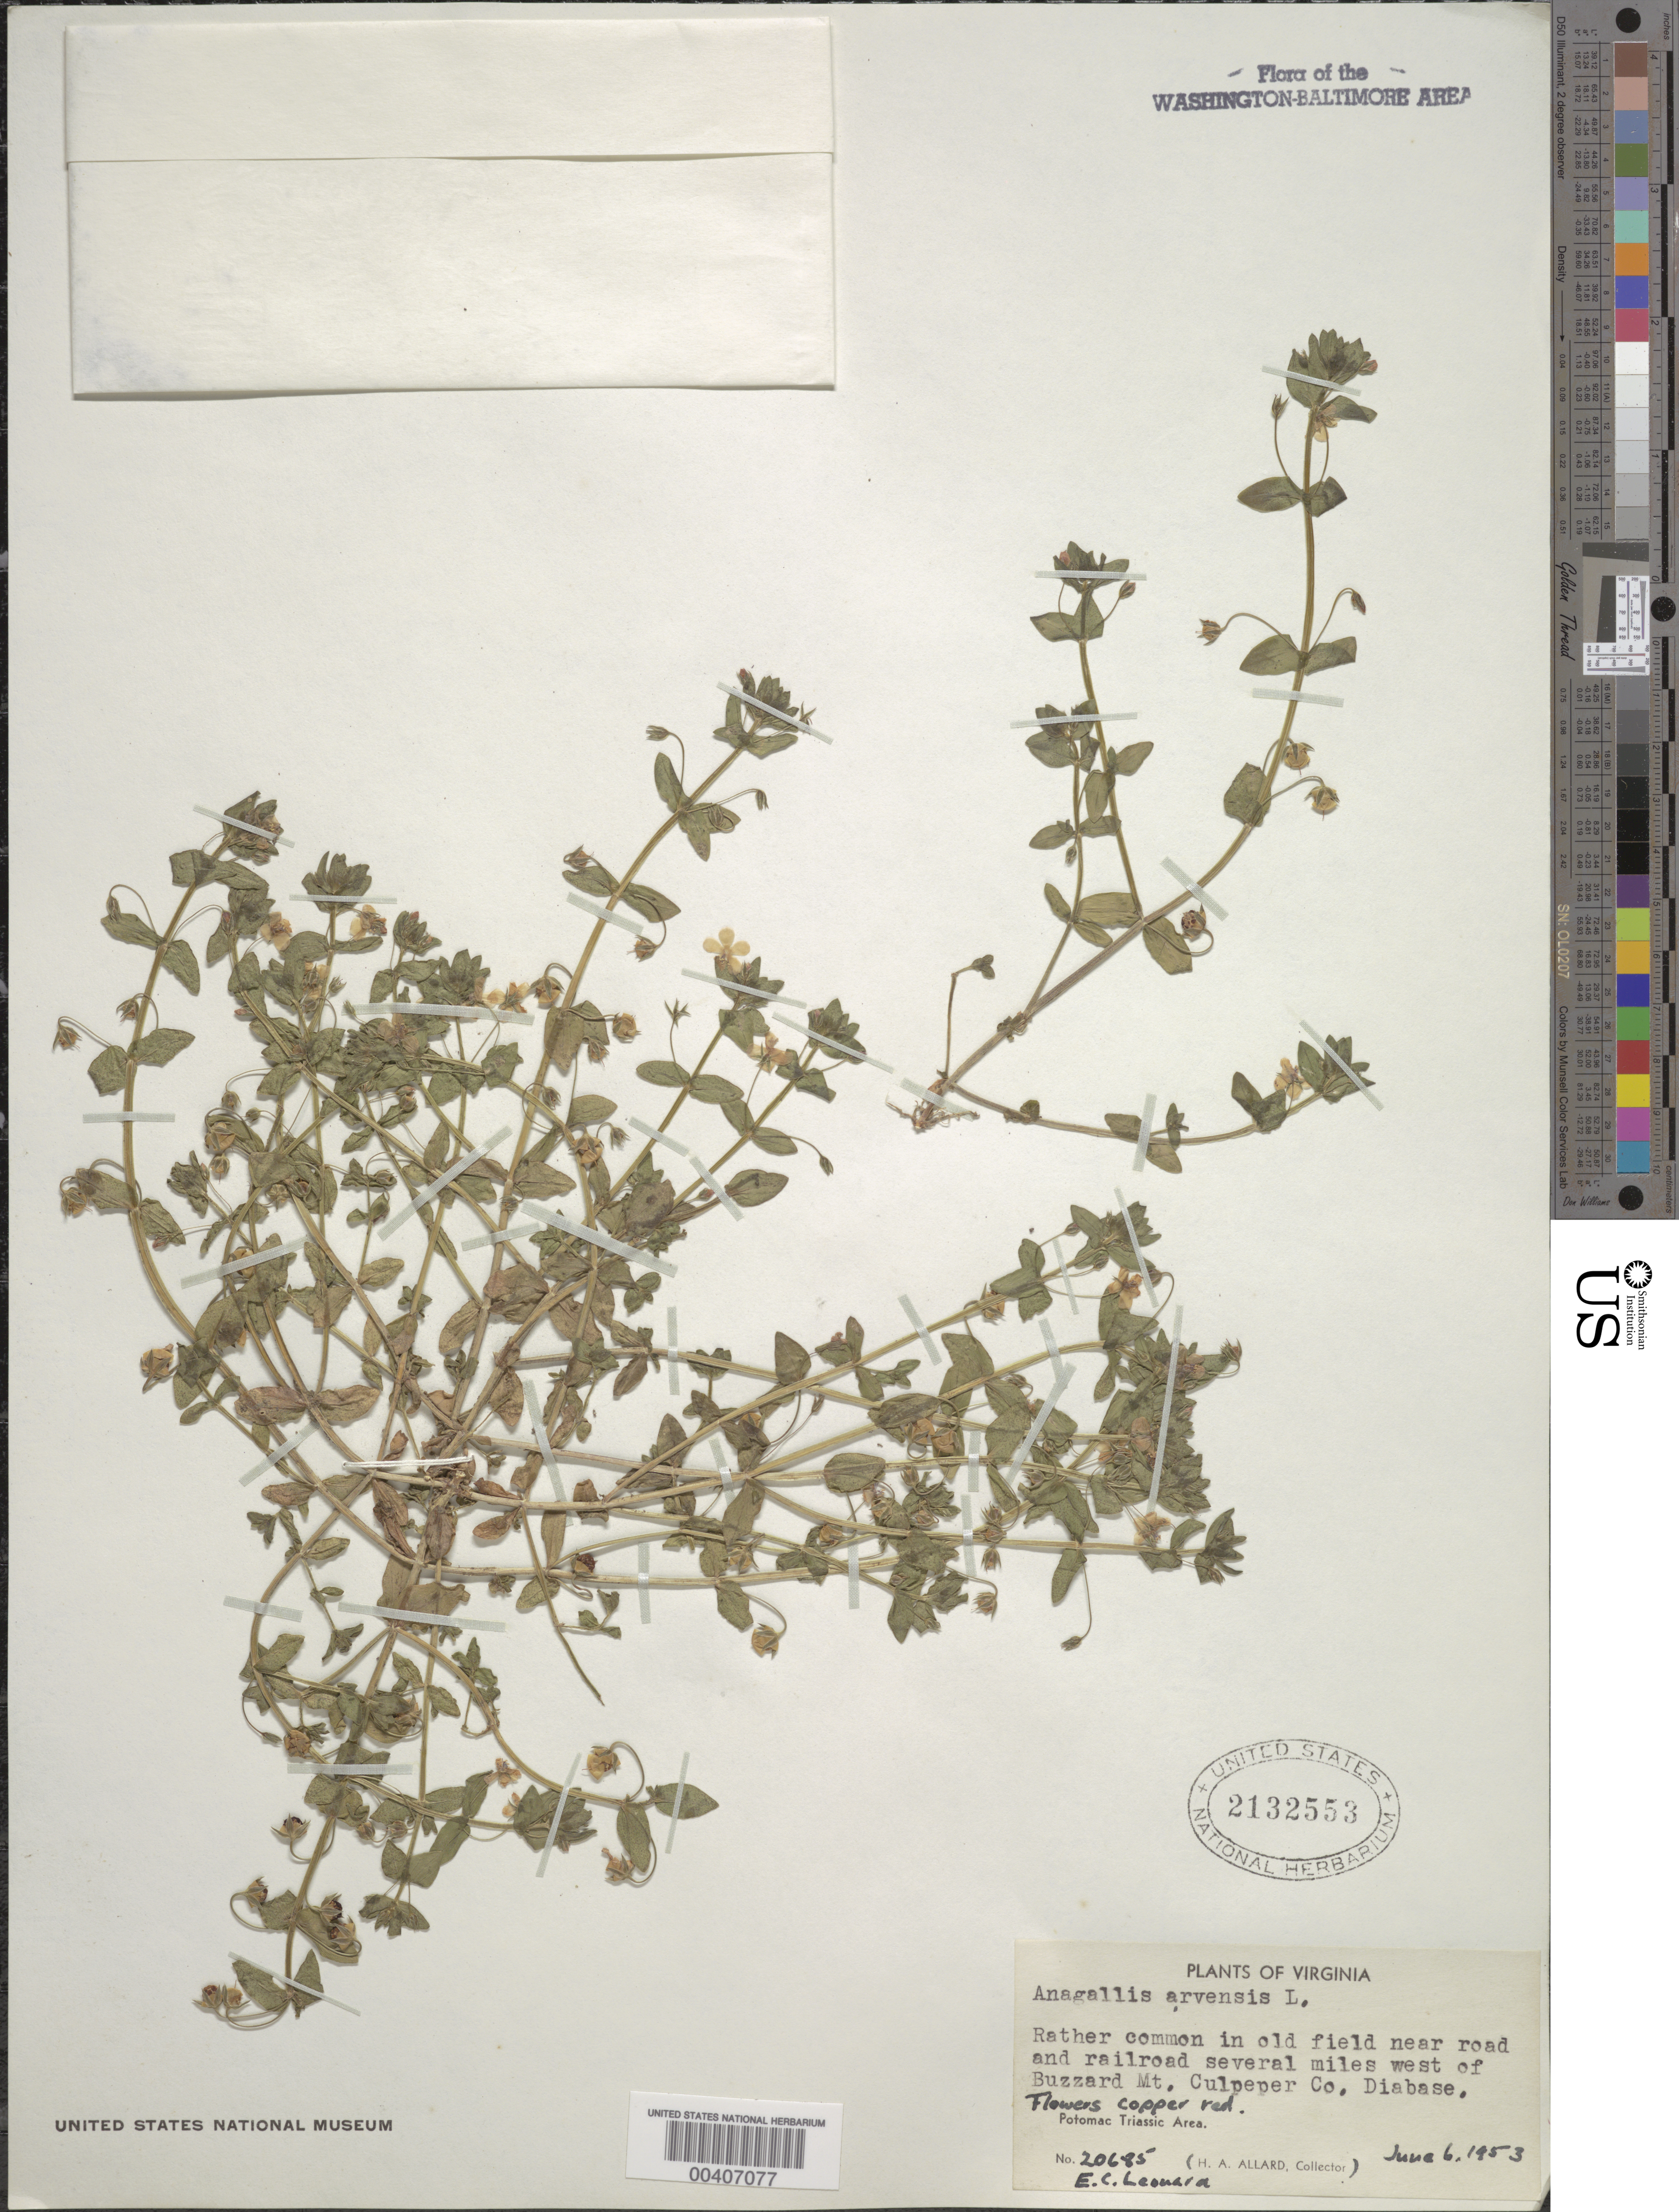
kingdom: Plantae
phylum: Tracheophyta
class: Magnoliopsida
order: Ericales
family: Primulaceae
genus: Anagallis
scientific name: Anagallis arvensis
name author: L.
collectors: E. C. Leonard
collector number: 20685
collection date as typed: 06 Jun 1953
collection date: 1953-06-06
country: United States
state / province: Virginia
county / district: Culpeper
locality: Near Southern railroad and west of Buzzard Mountain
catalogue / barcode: US 2132553